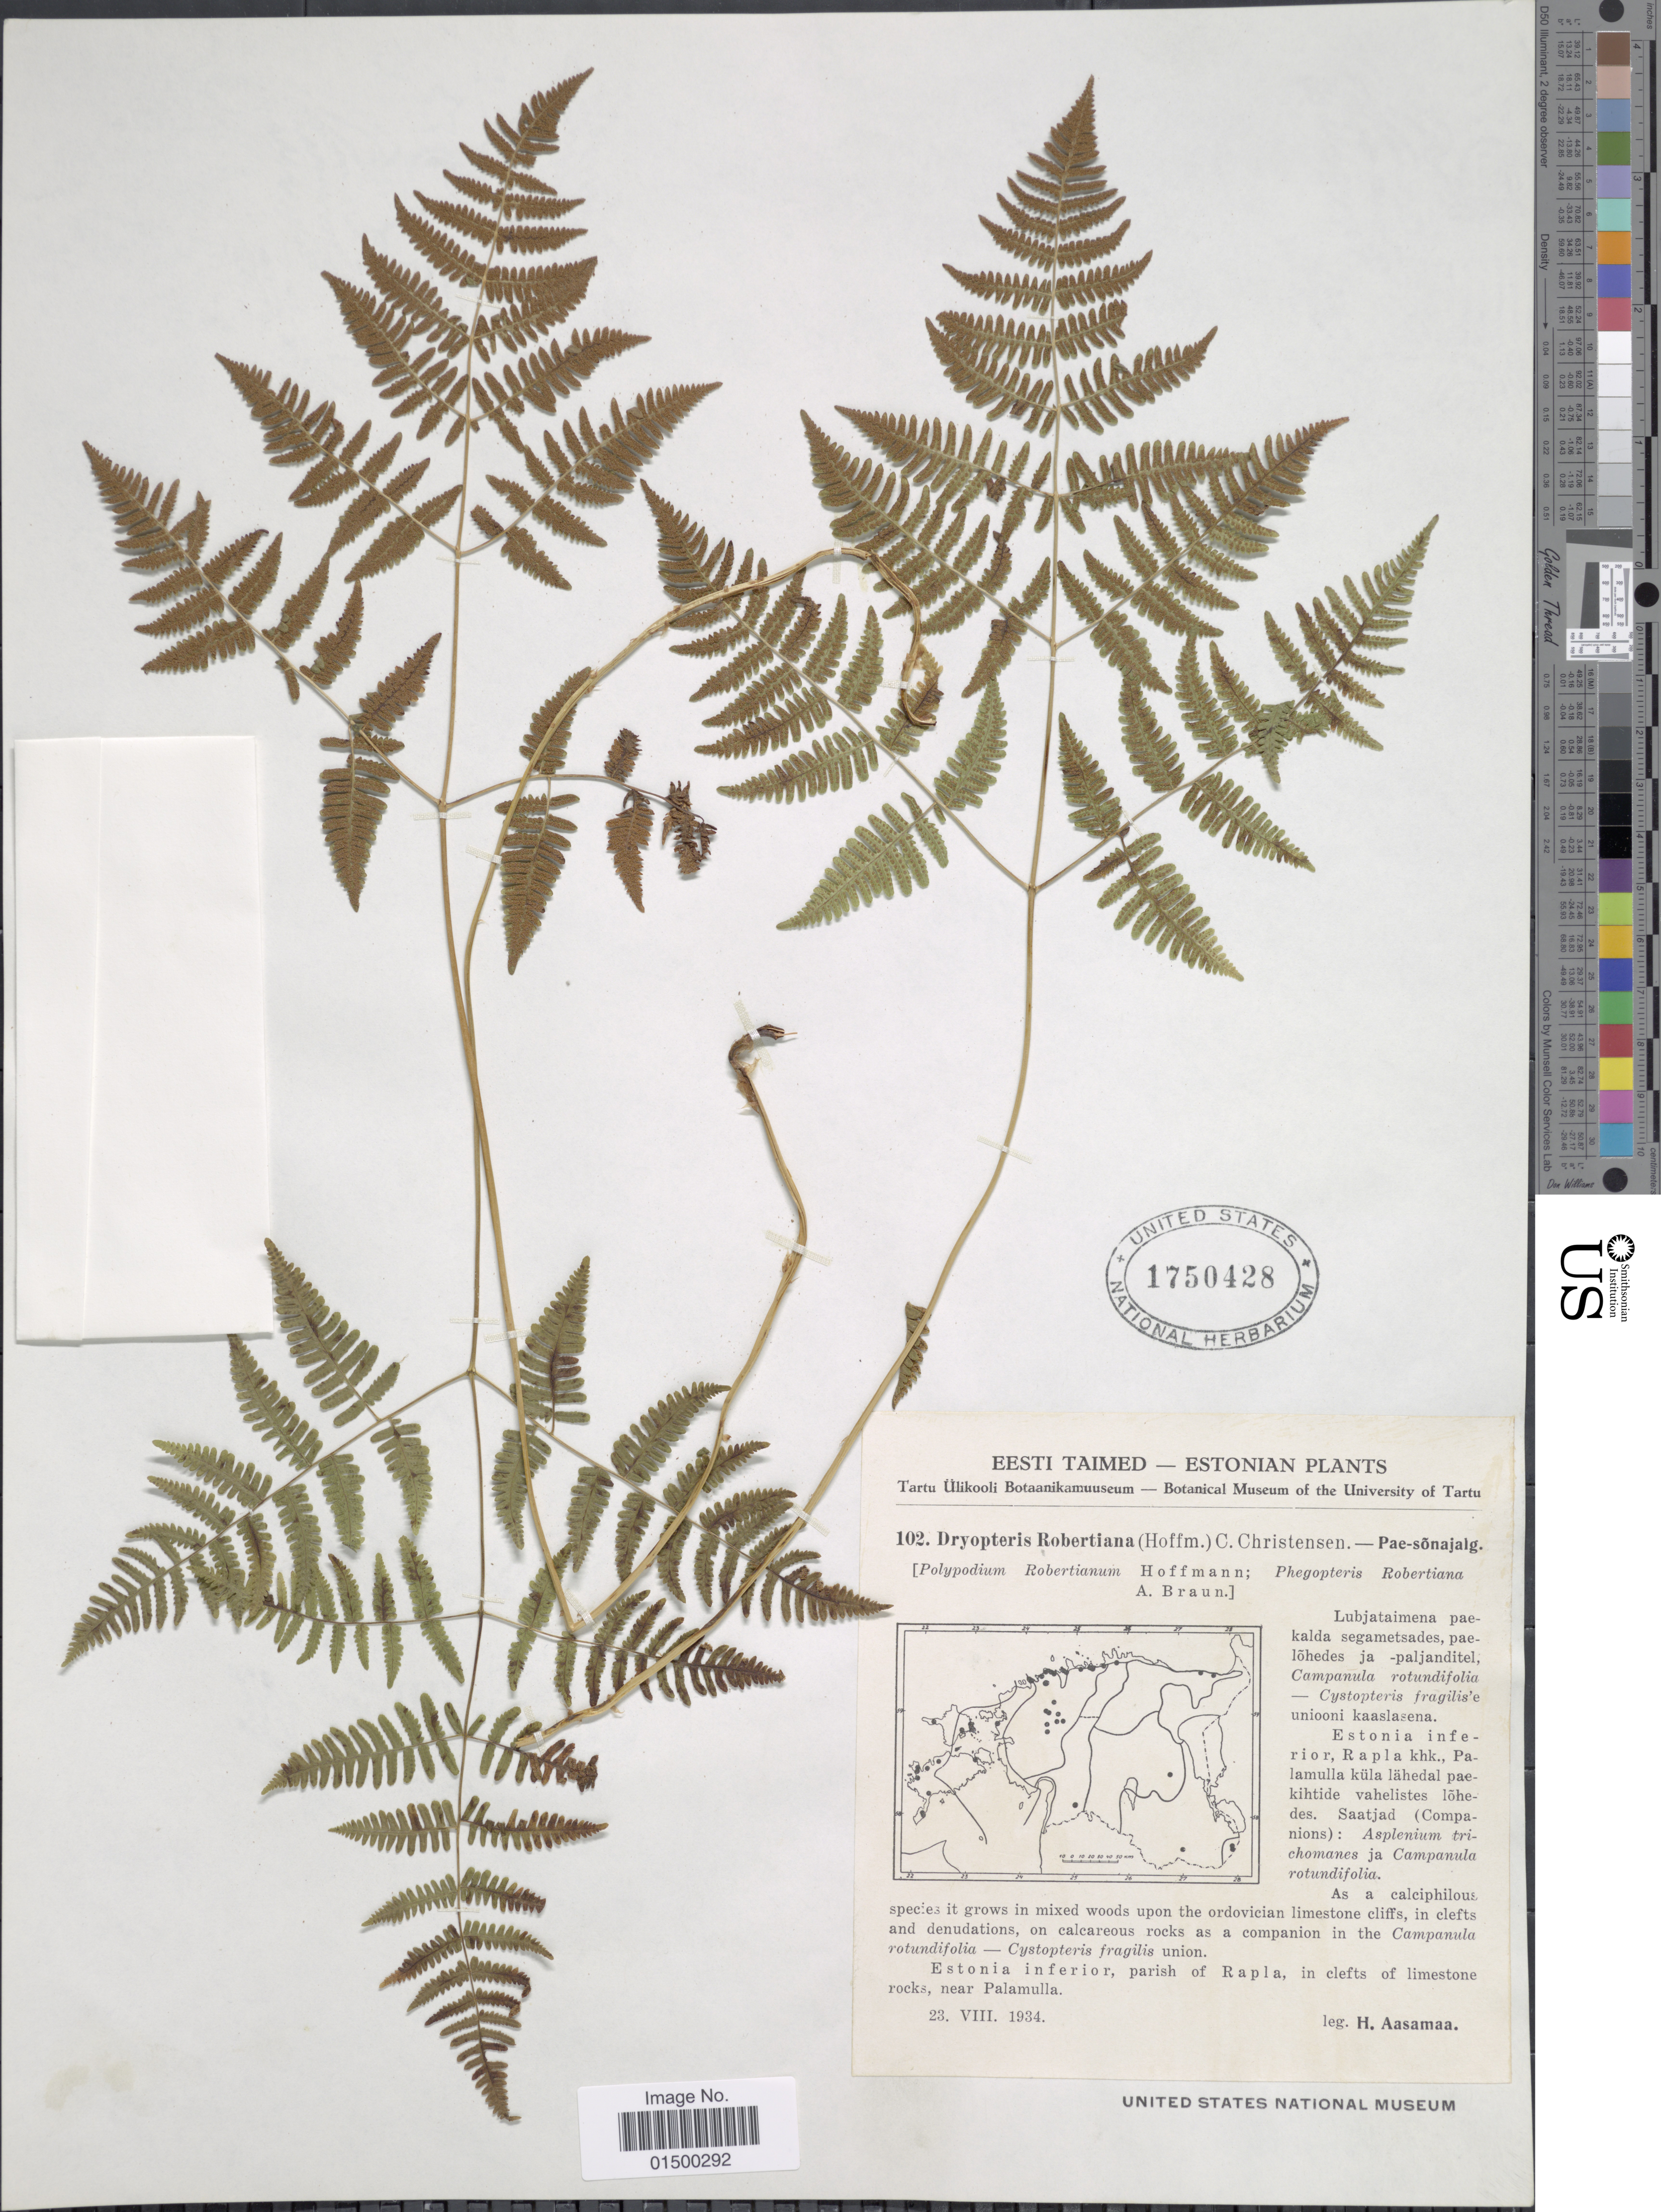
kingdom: Plantae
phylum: Tracheophyta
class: Polypodiopsida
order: Polypodiales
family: Cystopteridaceae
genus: Gymnocarpium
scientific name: Gymnocarpium robertianum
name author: (Hoffm.) Newman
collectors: H. Aasamaa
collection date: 1934-08-23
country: Estonia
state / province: Raplamaa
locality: Estonia inferior, parish of Rapla, in clefts of limestone rocks, near Palamulla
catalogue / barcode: US 1750428